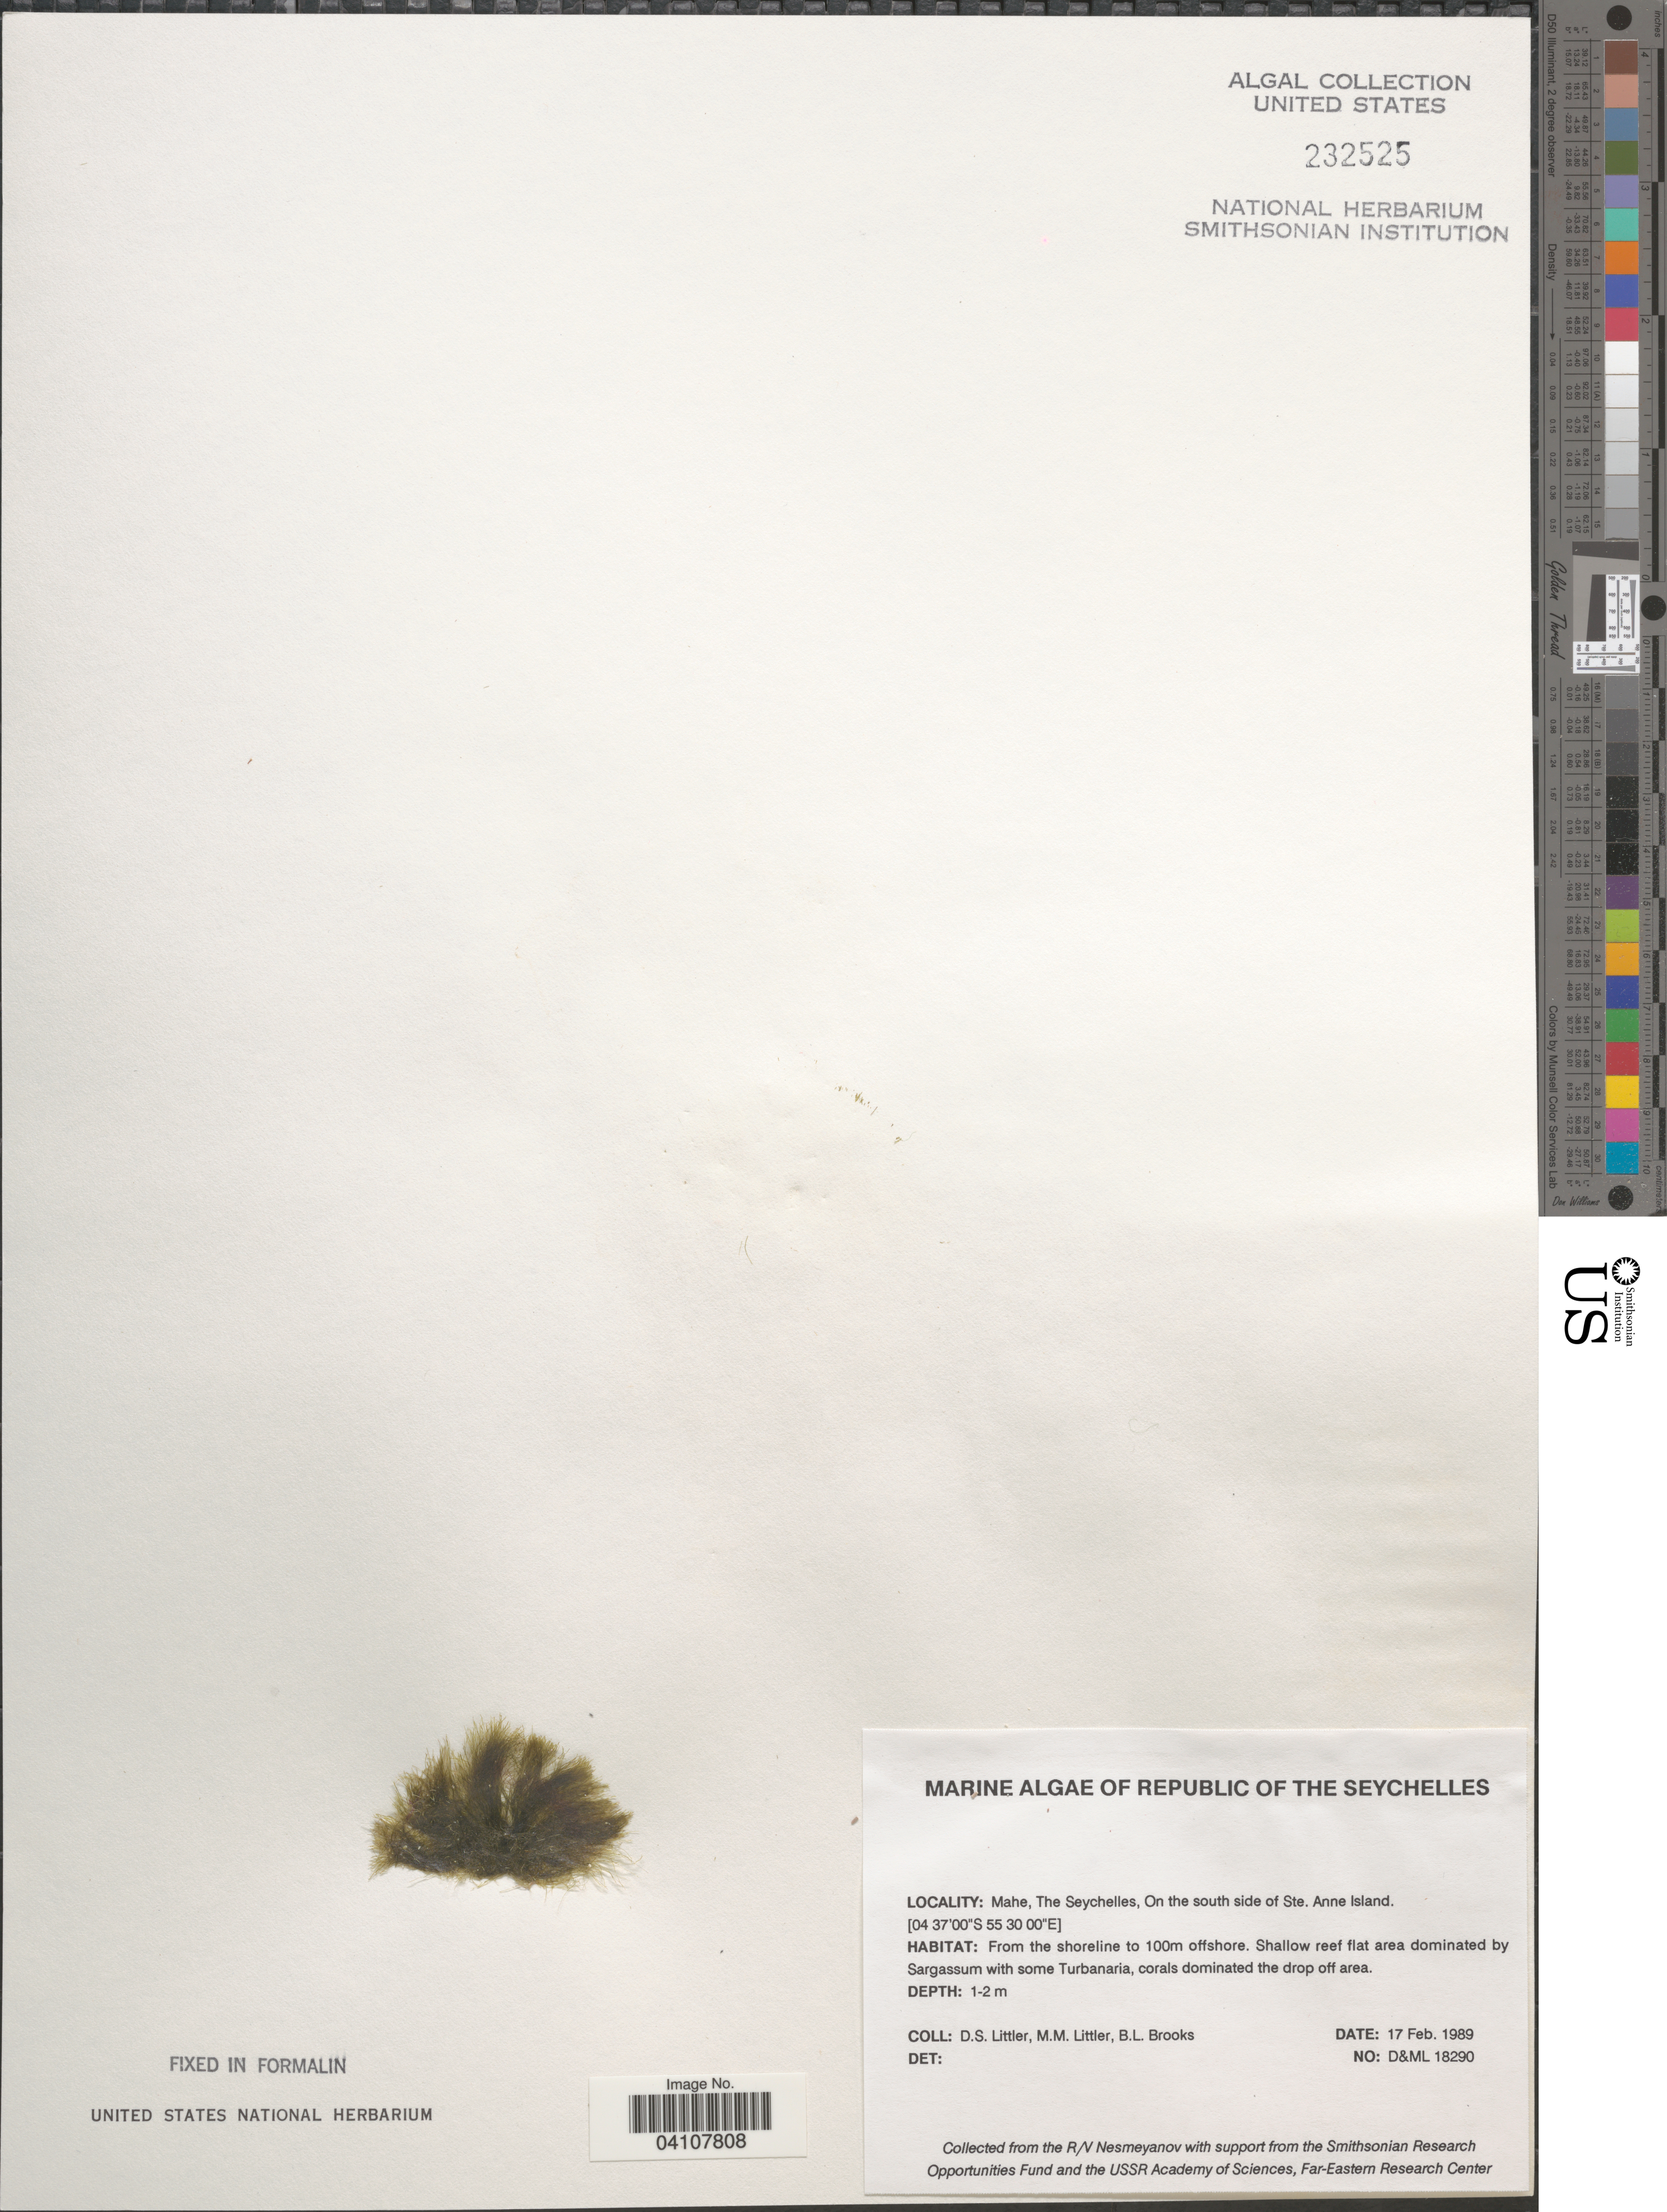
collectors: D. S. Littler & B. Brooks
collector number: D&ML18290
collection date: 1989-02-17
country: Seychelles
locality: Republic of the Seychelles. Mahe. On the south side of Ste. Anne Island. From the shoreline to 100m offshore.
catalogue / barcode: US 232525